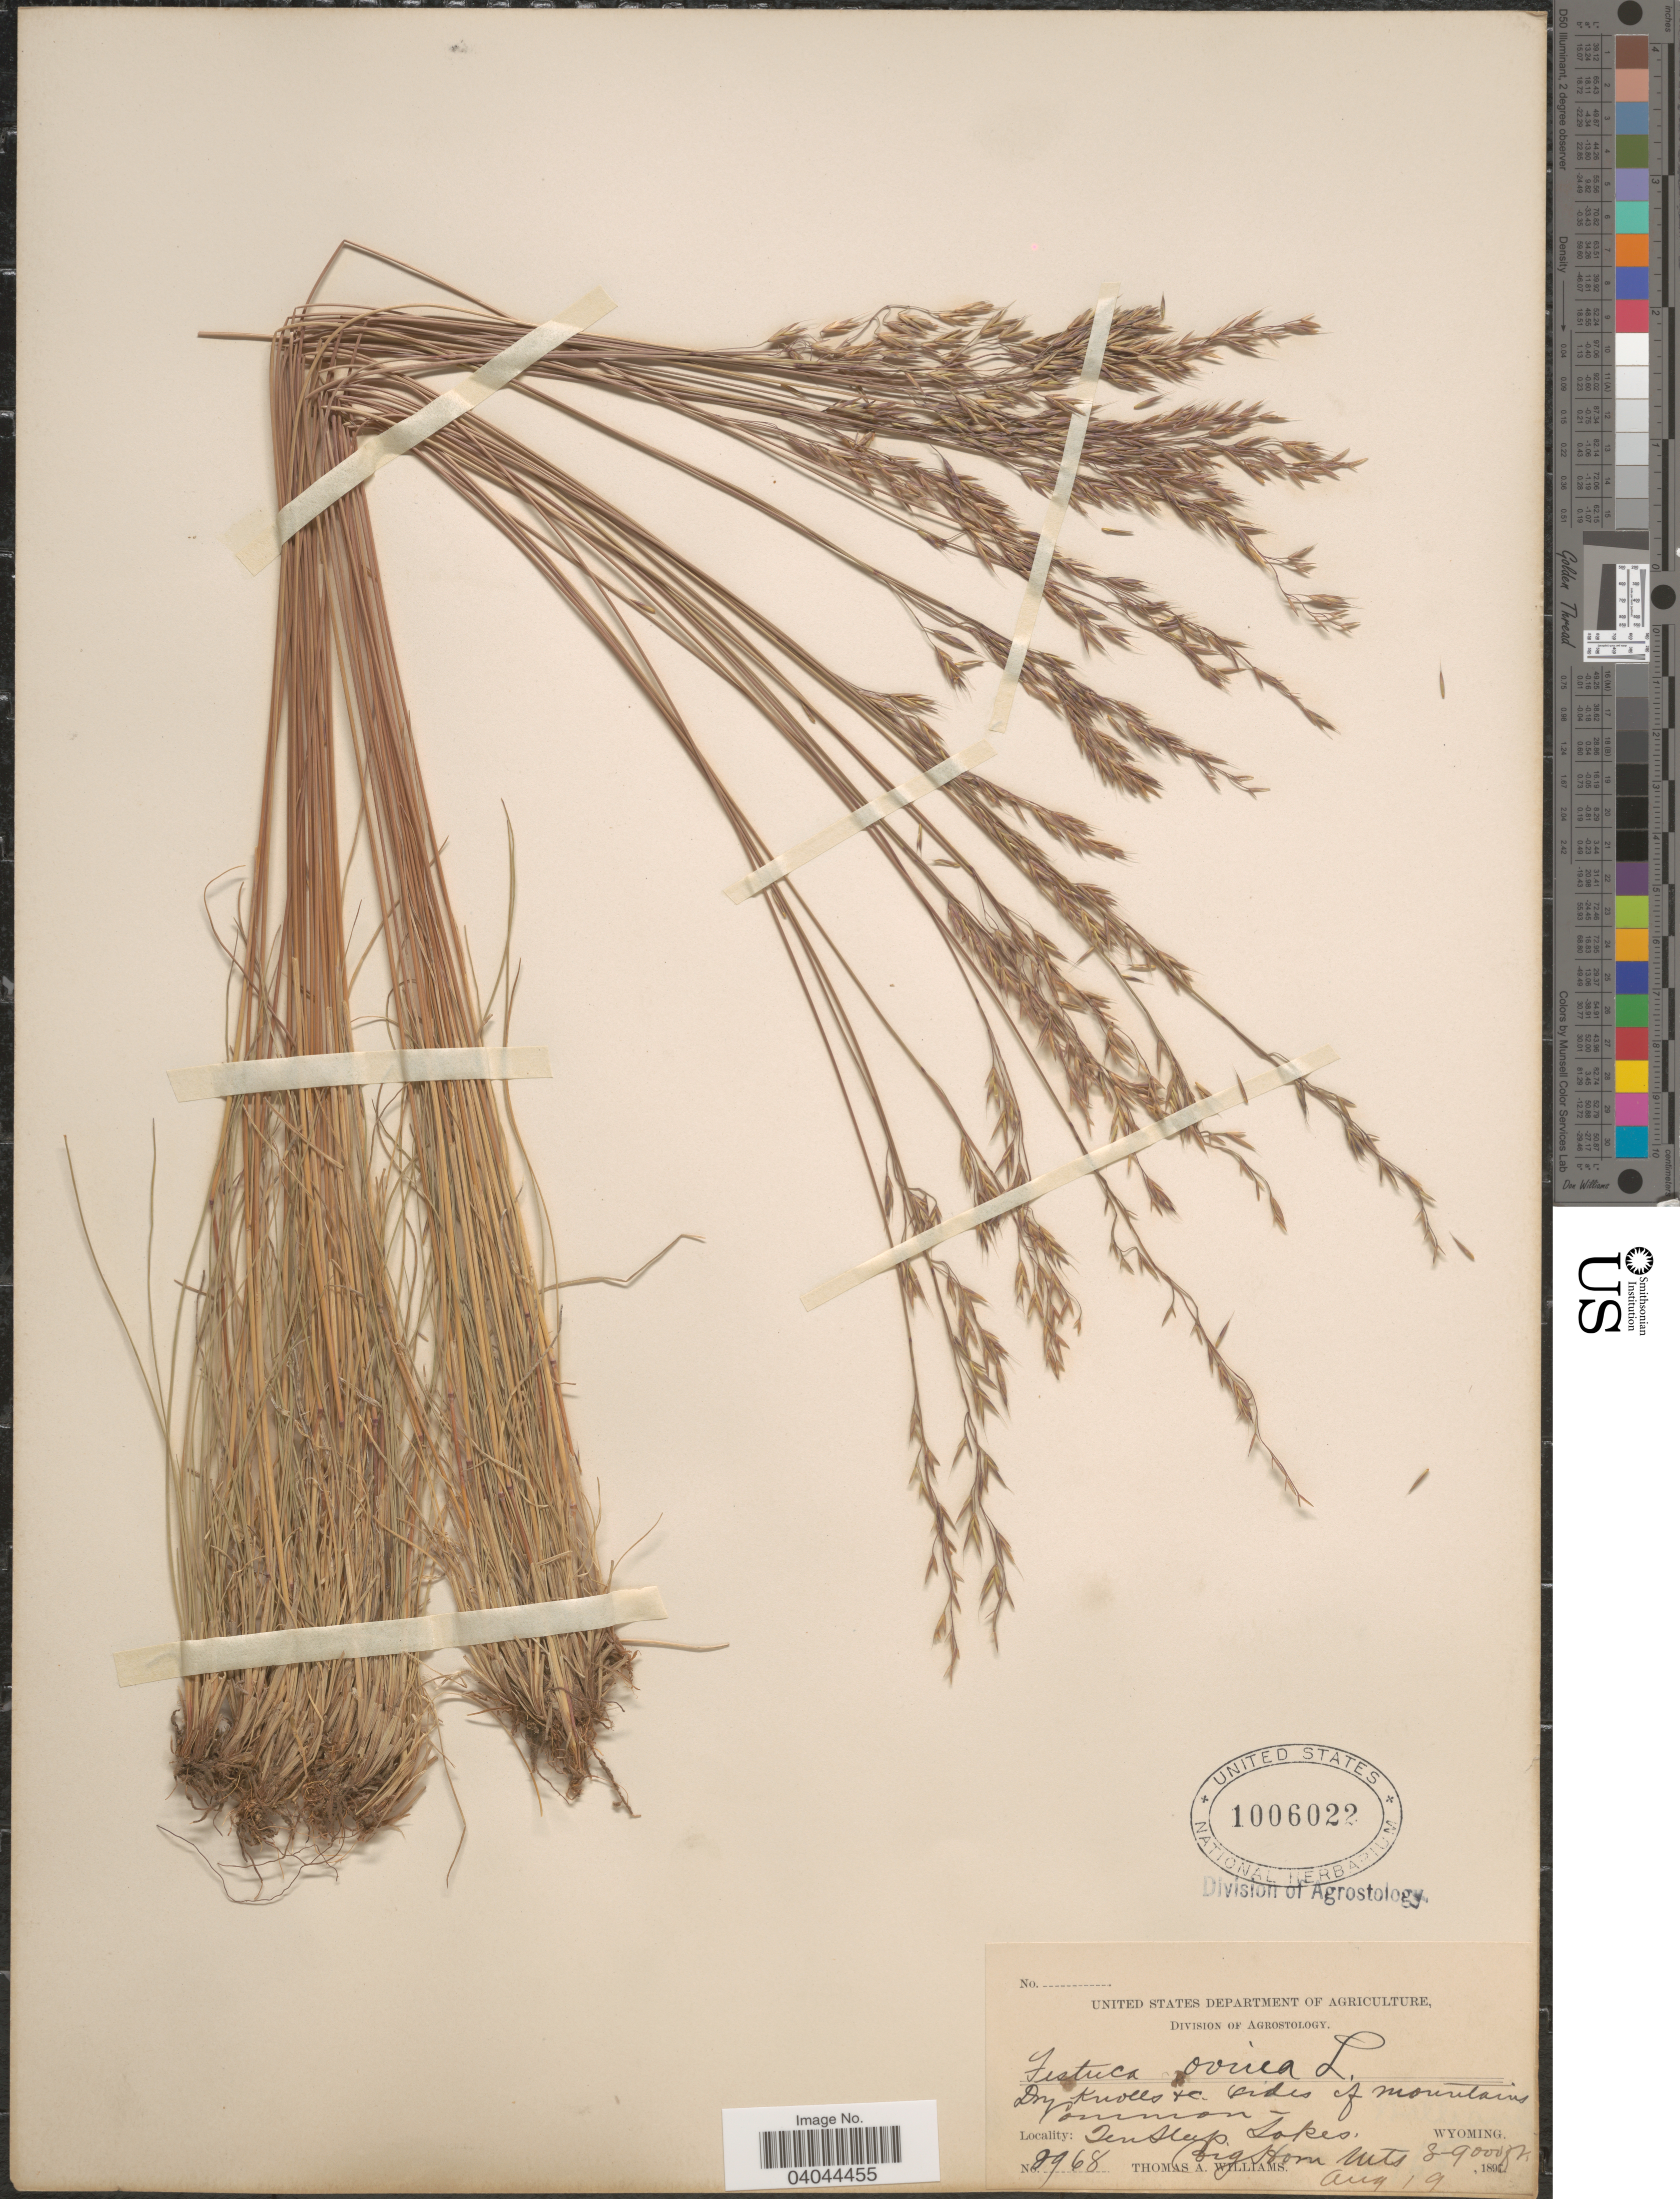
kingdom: Plantae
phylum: Tracheophyta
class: Liliopsida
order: Poales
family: Poaceae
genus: Festuca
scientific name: Festuca ovina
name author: L.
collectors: T. A. Williams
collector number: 8968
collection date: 1807-08-19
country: United States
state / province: Wyoming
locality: Ten Sleep Lakes. Big Horn Mts.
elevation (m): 2438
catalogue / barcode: US 1006022